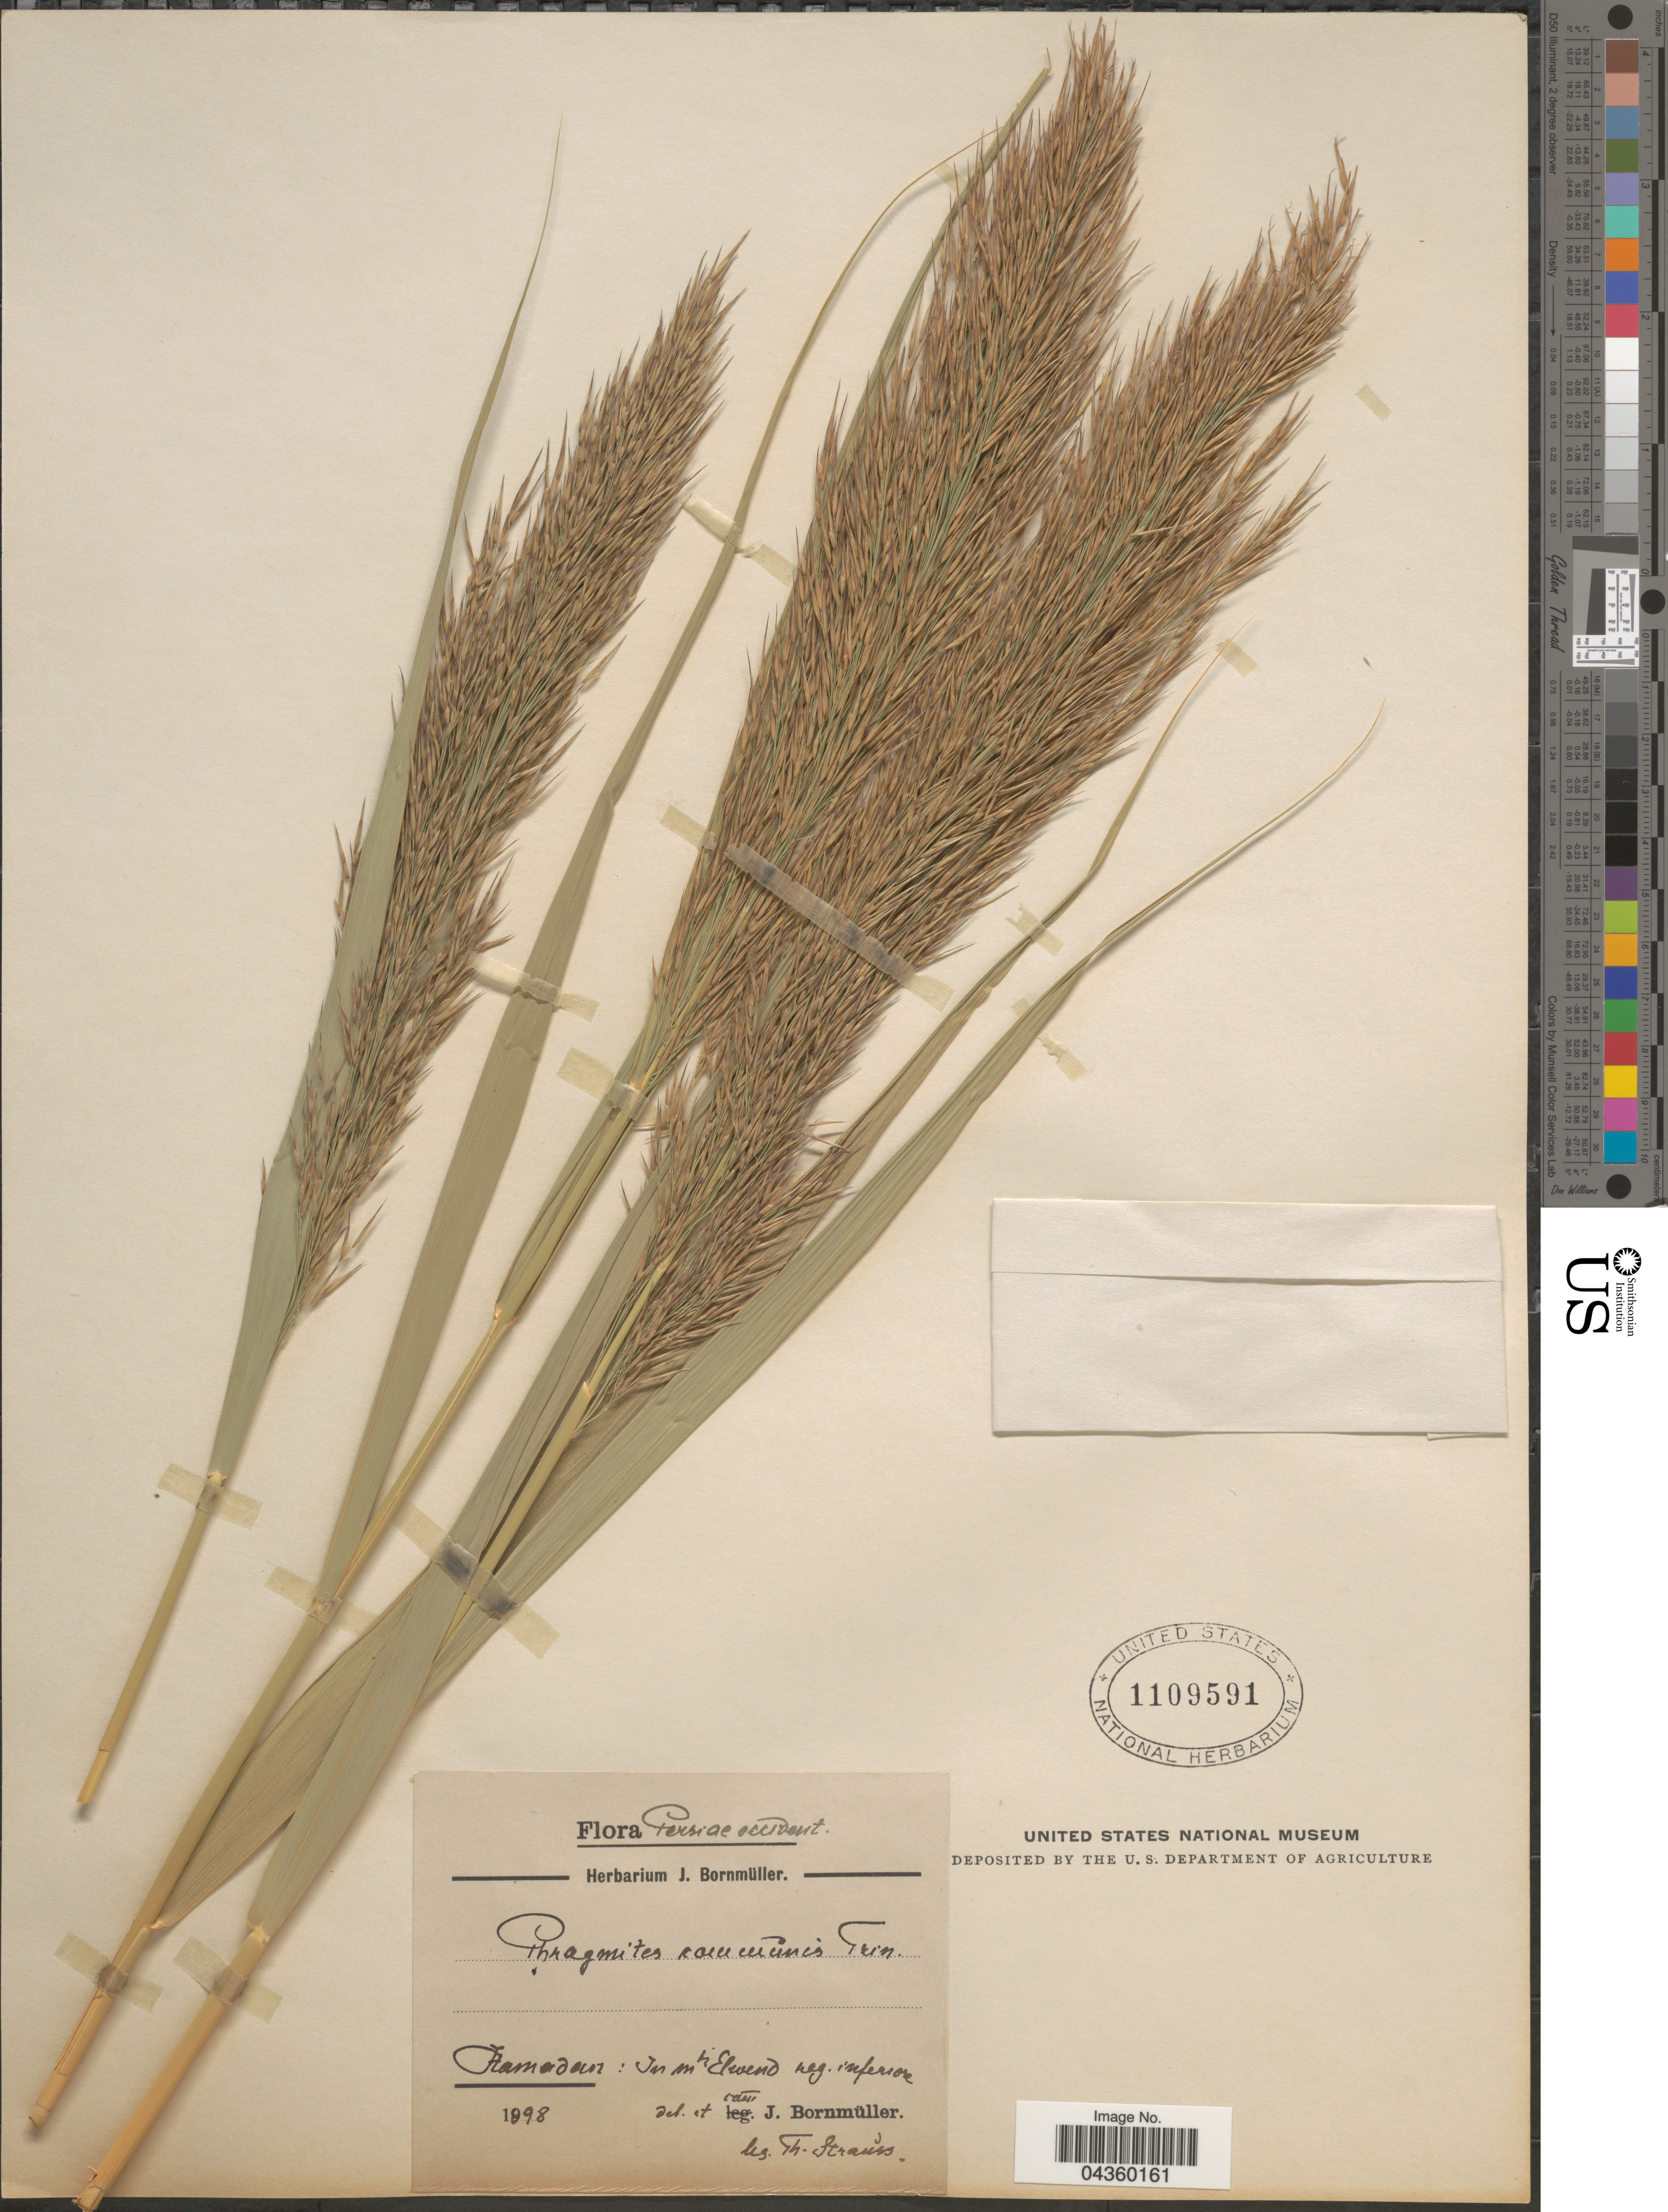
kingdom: Plantae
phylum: Tracheophyta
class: Liliopsida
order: Poales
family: Poaceae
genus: Phragmites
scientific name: Phragmites australis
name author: (Cav.) Trin. ex Steud.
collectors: T. Strauss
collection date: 1898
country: Iran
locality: Persiae occident. Hamadan: In mti Elwend reg. inferior.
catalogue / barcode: US 1109591